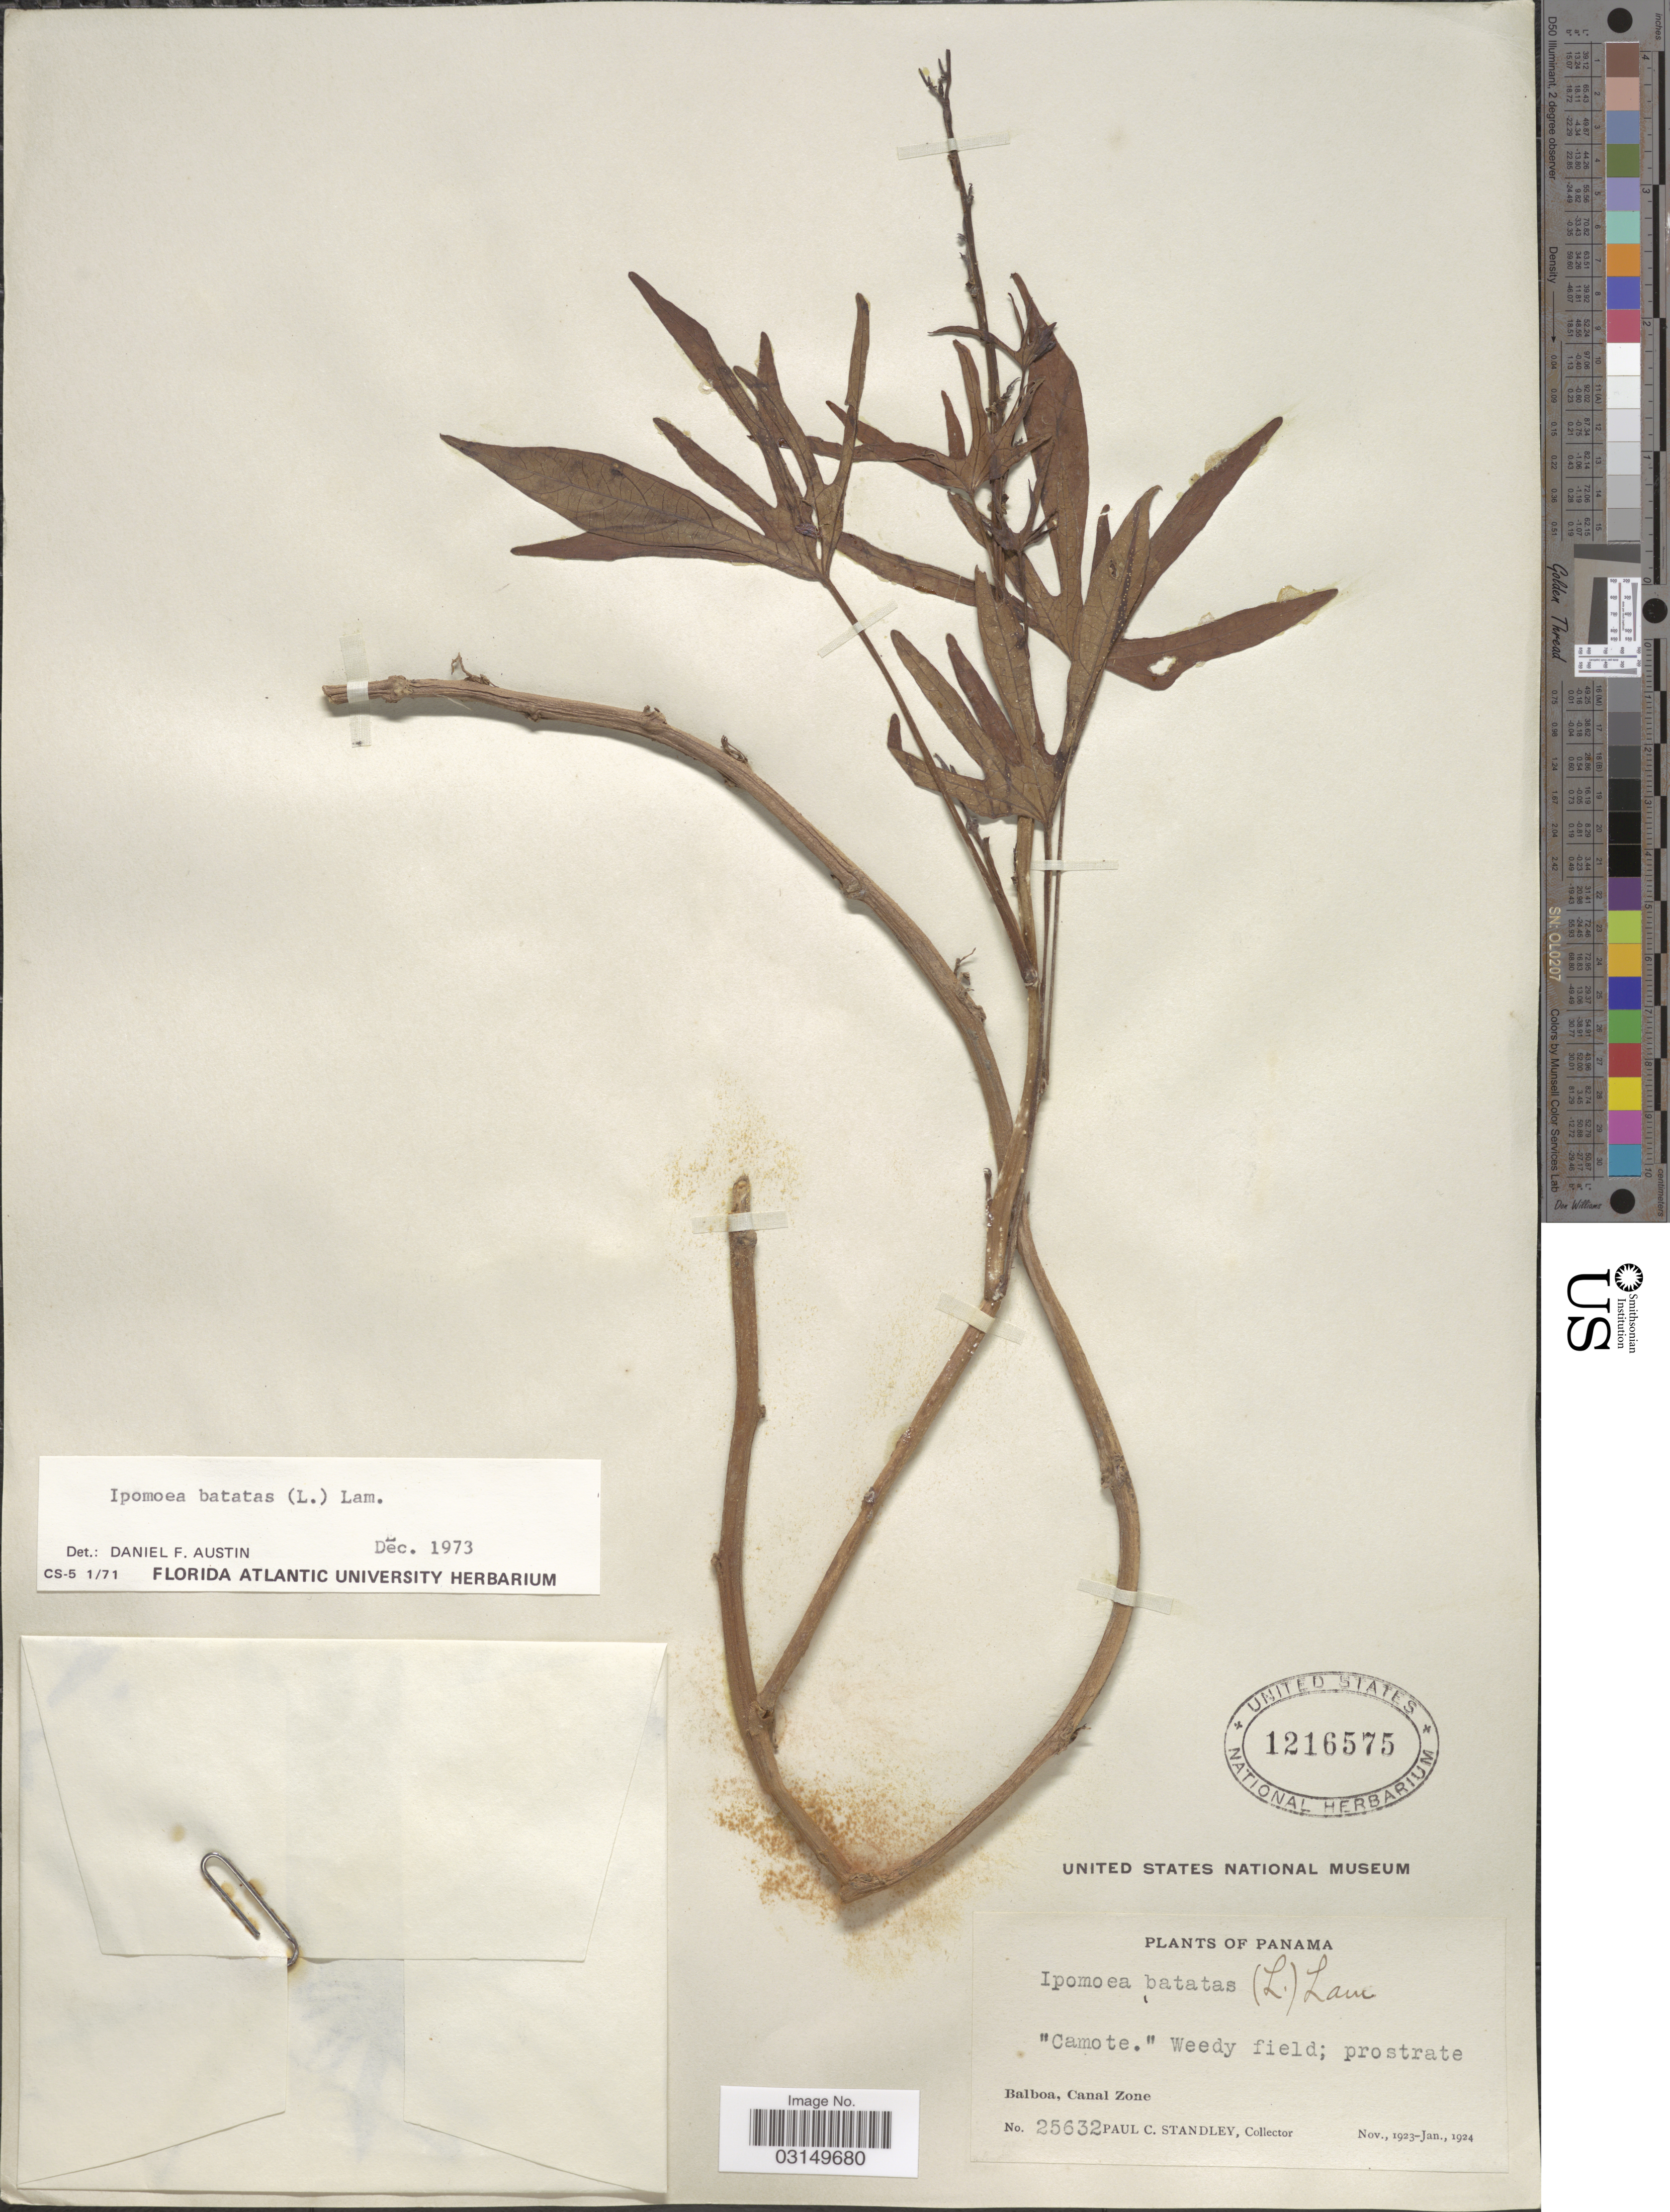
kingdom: Plantae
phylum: Tracheophyta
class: Magnoliopsida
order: Solanales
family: Convolvulaceae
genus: Ipomoea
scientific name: Ipomoea batatas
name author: (L.) Lam.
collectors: P. C. Standley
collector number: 25632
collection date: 1923-11/1924-01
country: Panama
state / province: Colón / Panamá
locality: Balboa, Canal Zone.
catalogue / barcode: US 1216575